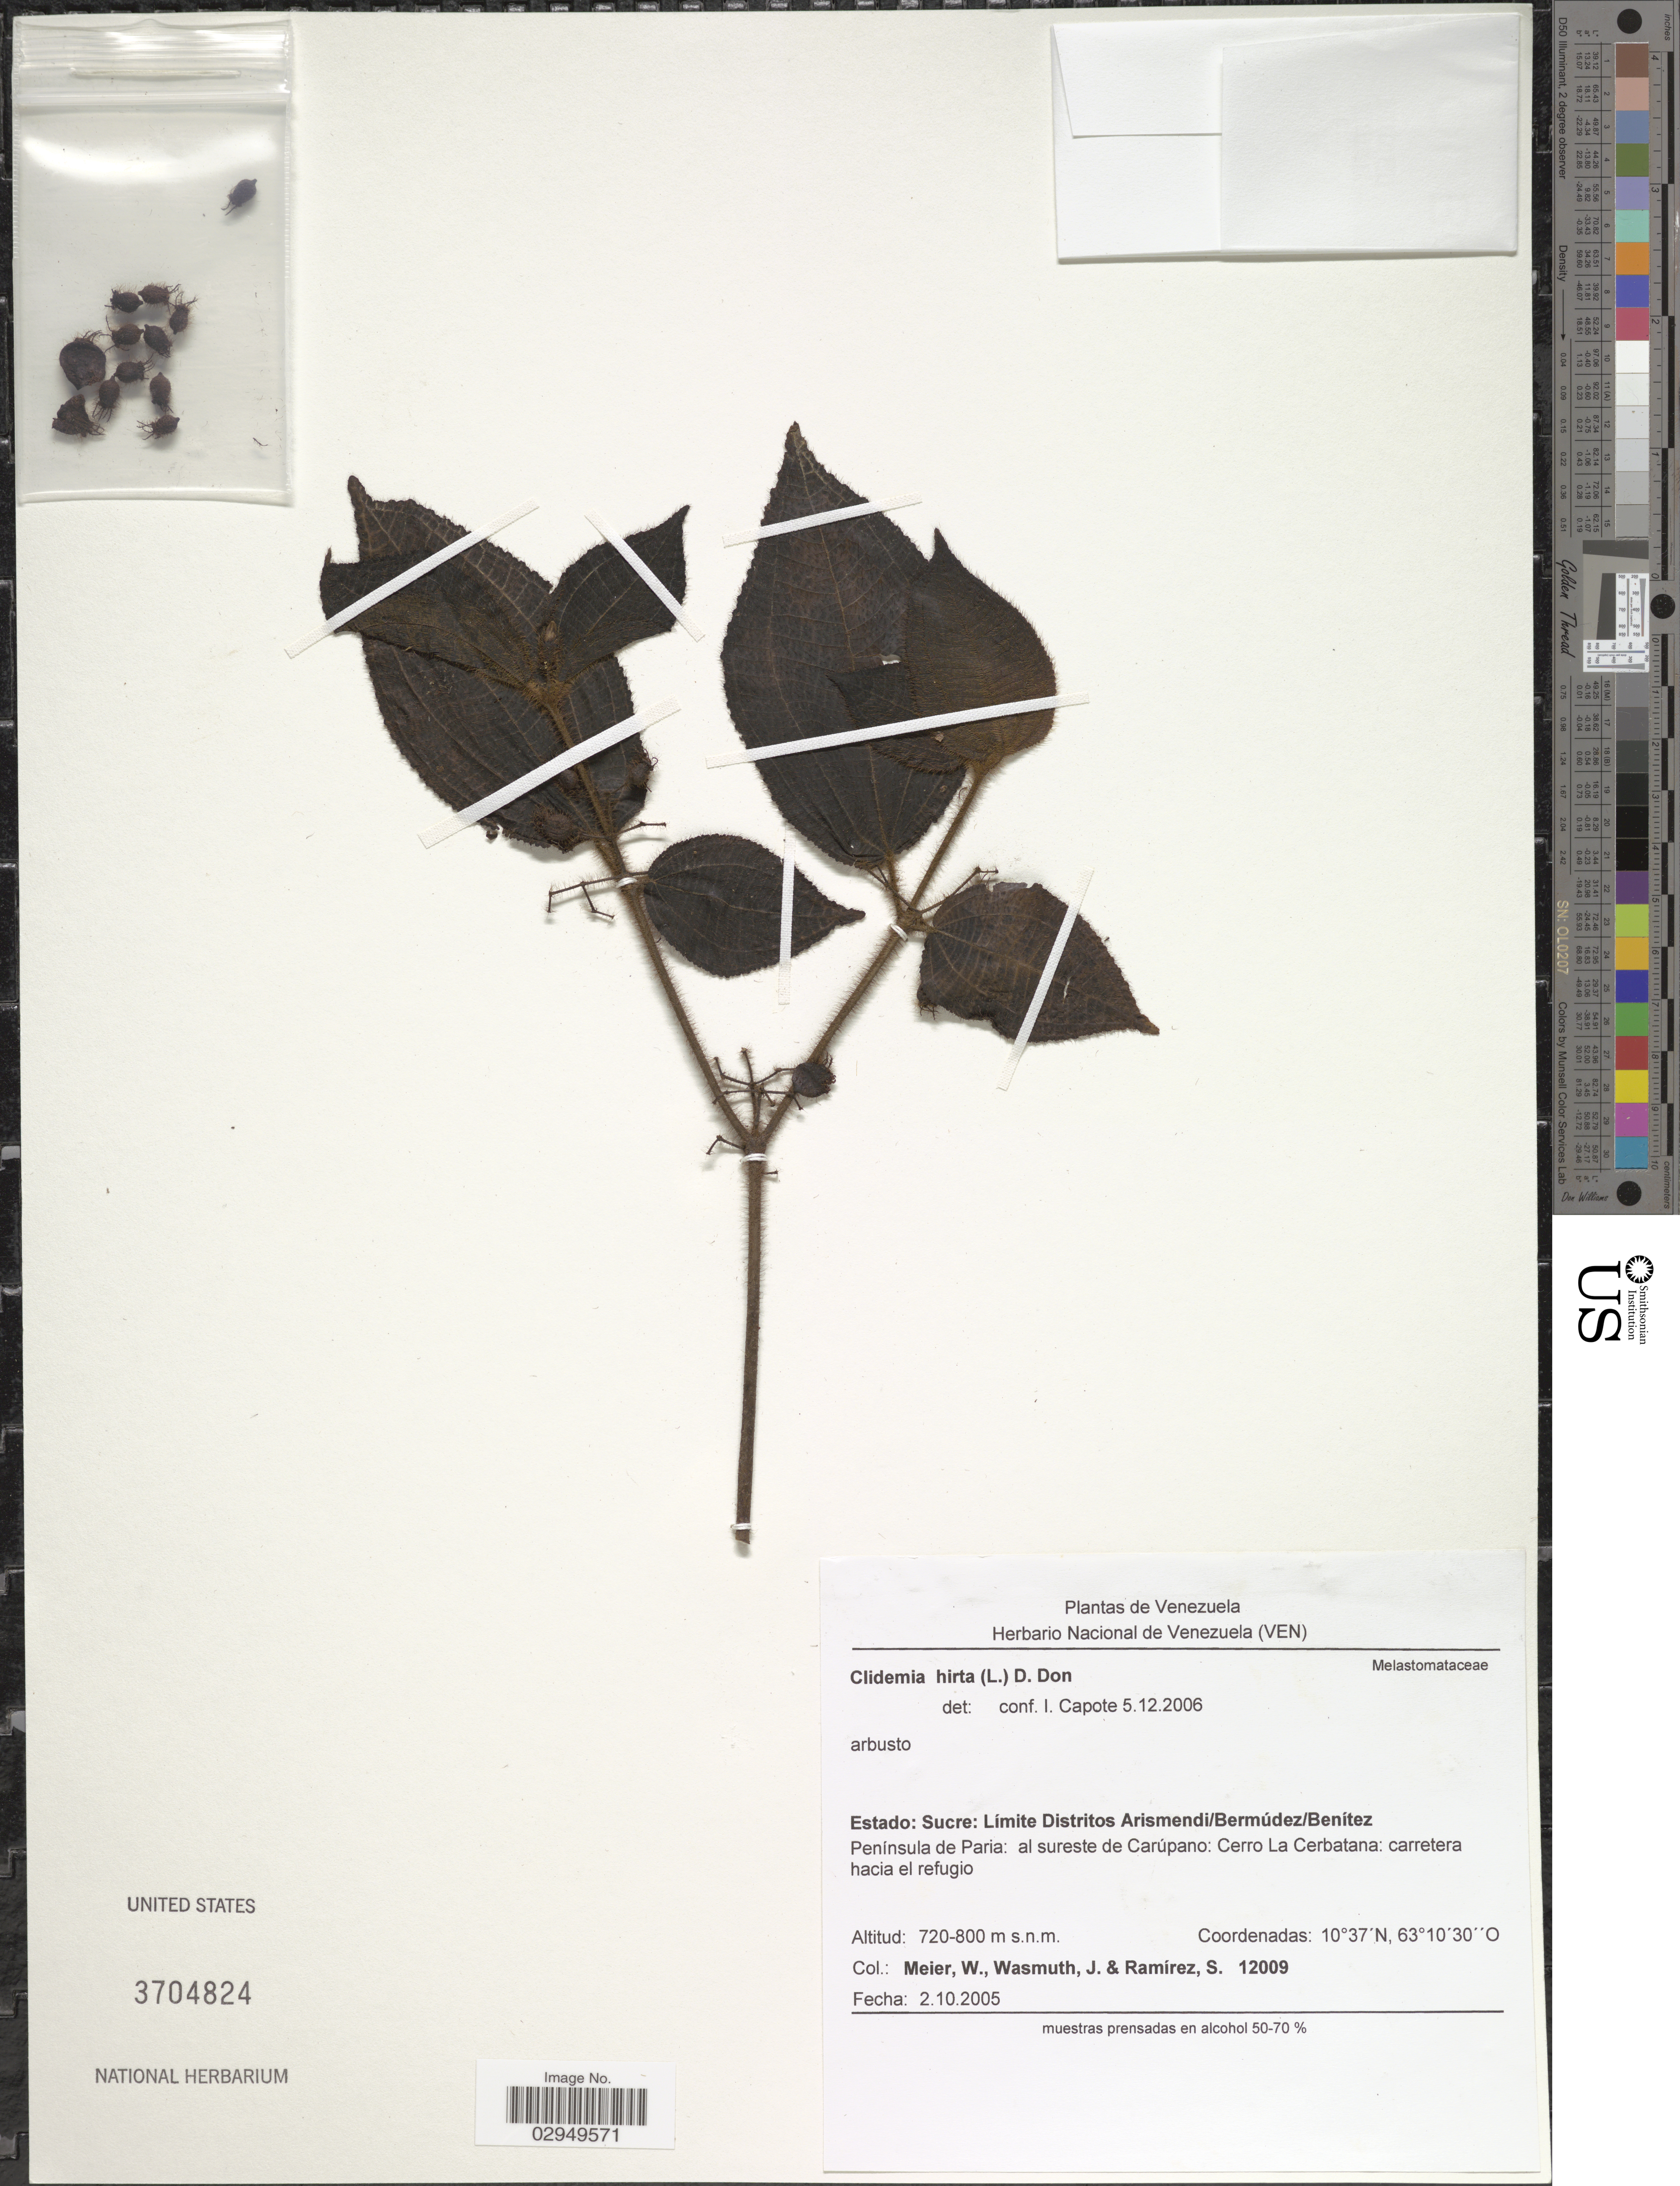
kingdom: Plantae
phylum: Tracheophyta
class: Magnoliopsida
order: Myrtales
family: Melastomataceae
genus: Clidemia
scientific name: Clidemia hirta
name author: (L.) D. Don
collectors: W. Meier, J. Wasmuth & S. Ramírez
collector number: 12009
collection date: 2005-10-02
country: Venezuela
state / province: Sucre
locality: Límite Distritos Arismendi/Bermúdez/Benítez. Península de Paria: al sureste de Carúpano: Cerro La Cerbatana: carretera hacia el refugio.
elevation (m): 720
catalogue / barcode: US 3704824